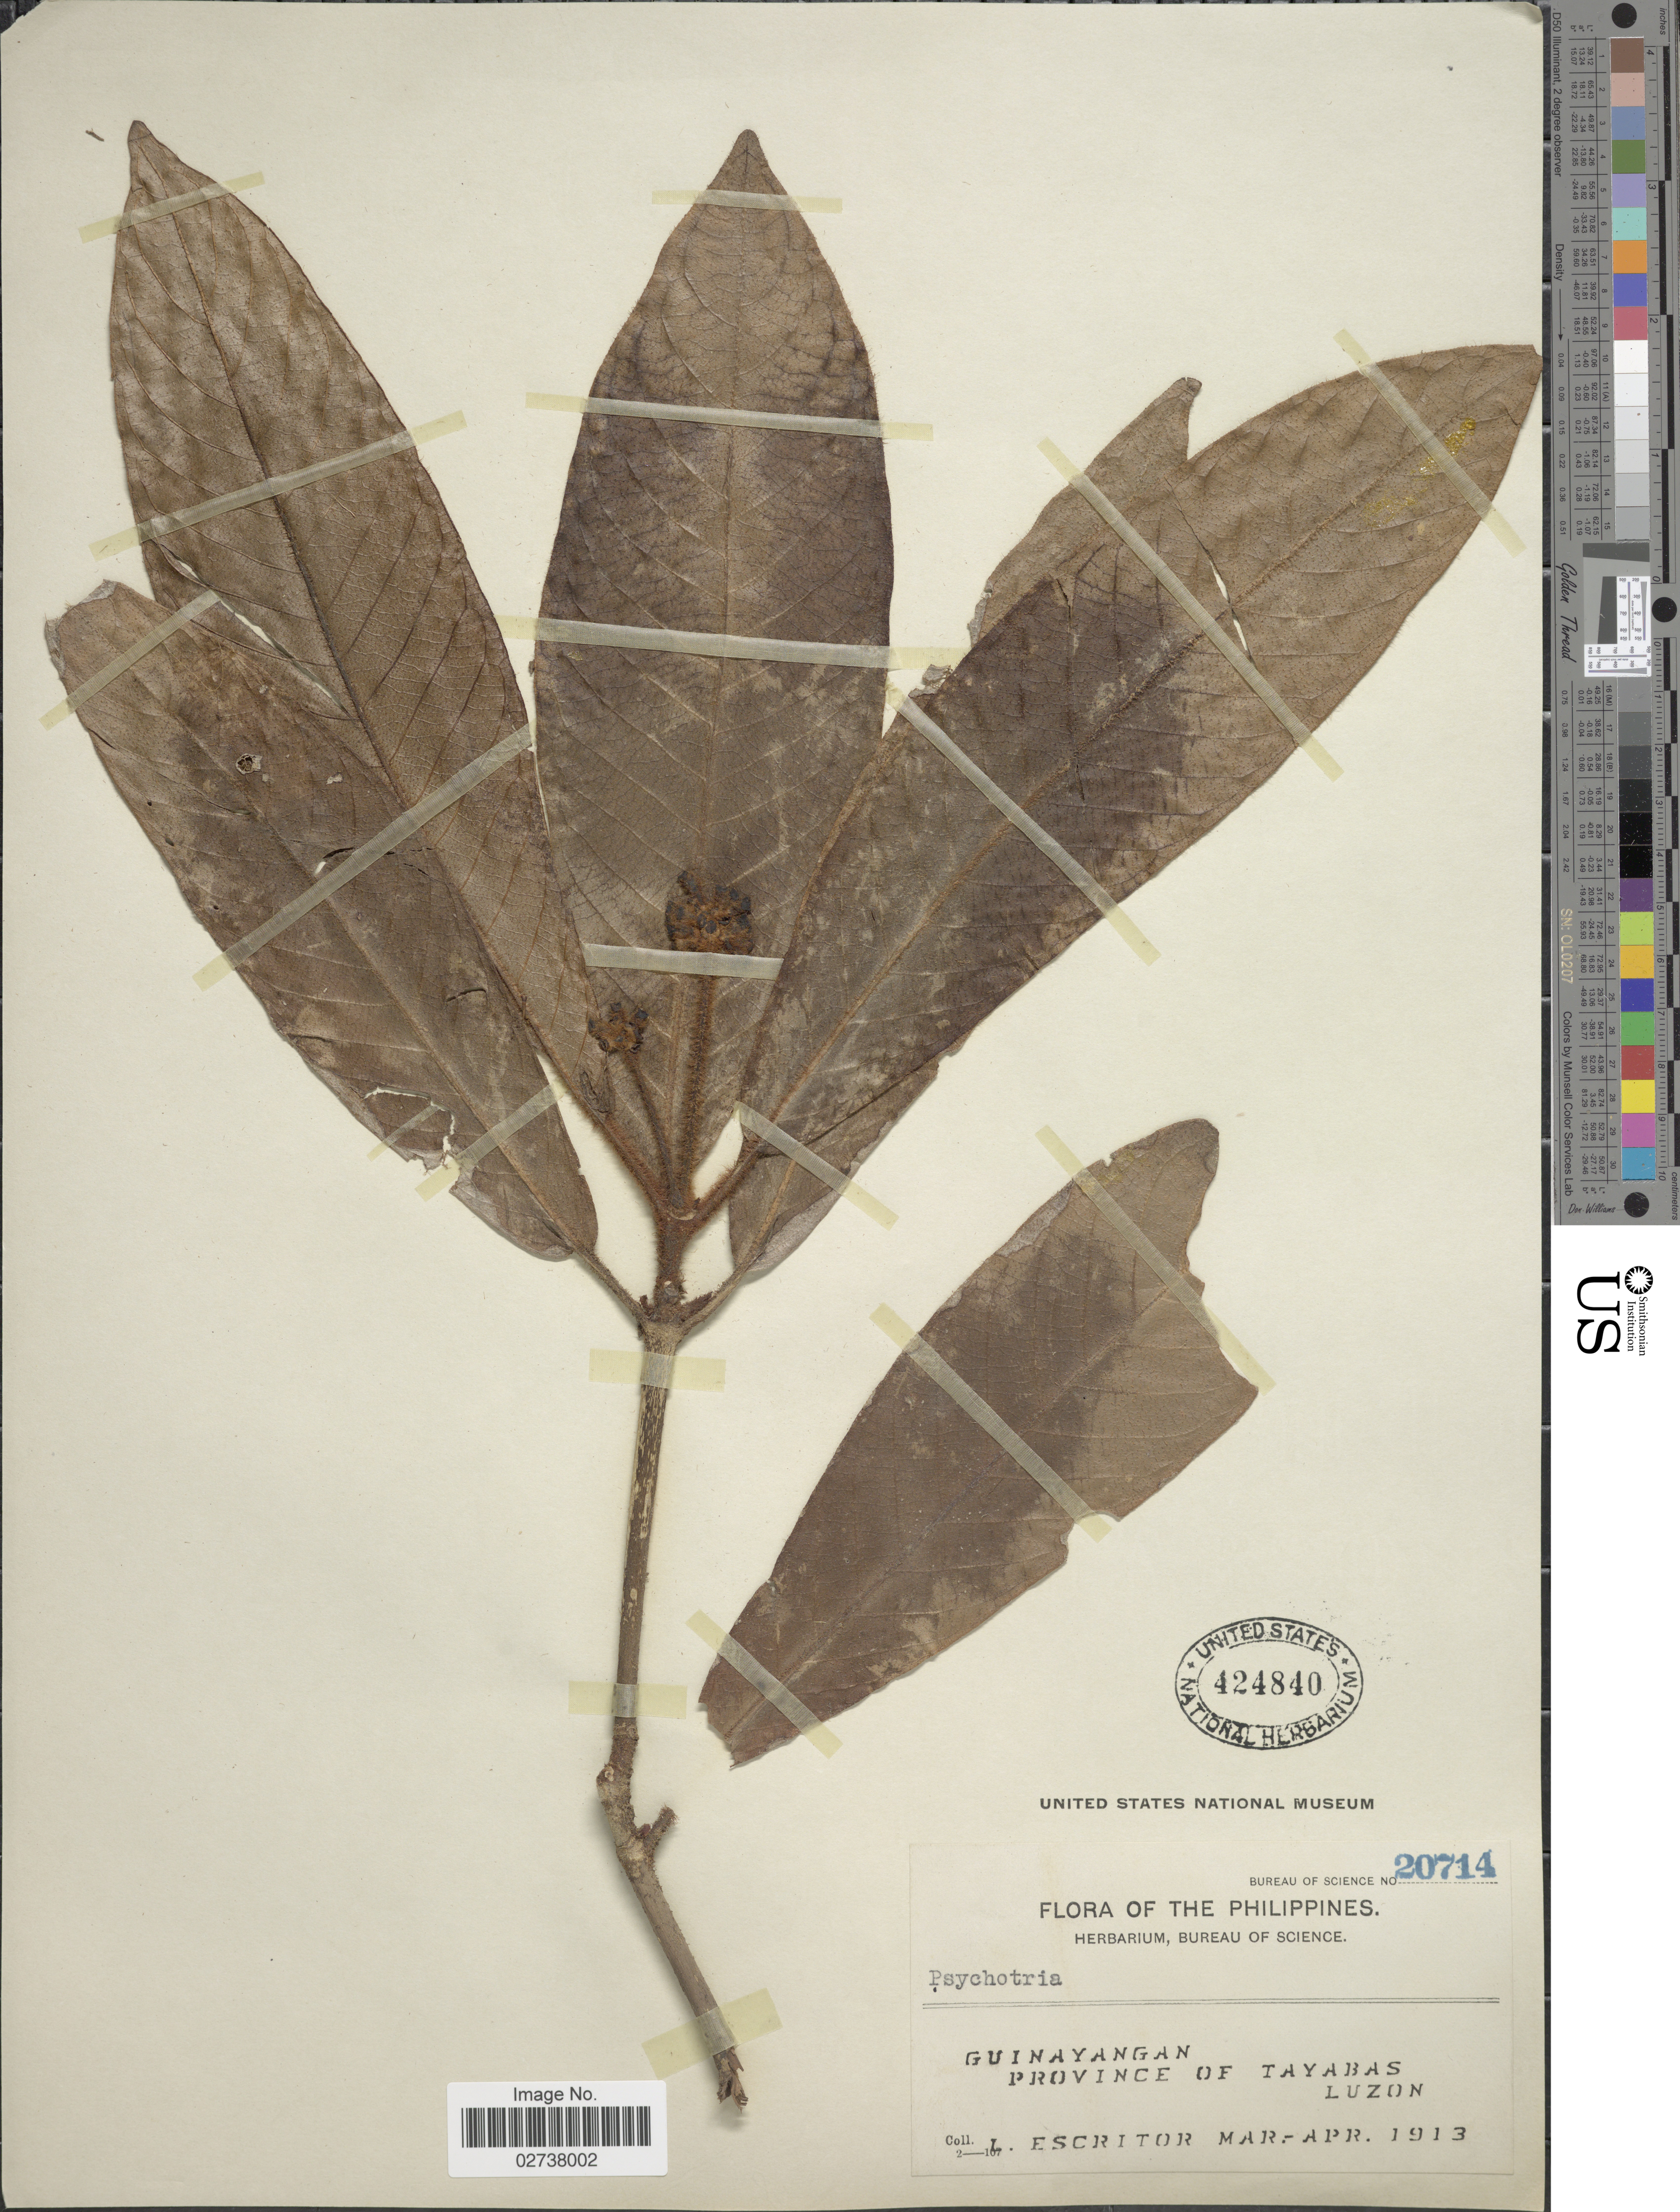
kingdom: Plantae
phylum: Tracheophyta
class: Magnoliopsida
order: Gentianales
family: Rubiaceae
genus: Psychotria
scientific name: Psychotria sp.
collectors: L. Escritor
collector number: Bureau of Science 20714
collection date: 1913-03/1913-04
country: Philippines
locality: Guinayangan, Province of Tayabas, Luzon.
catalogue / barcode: US 424840